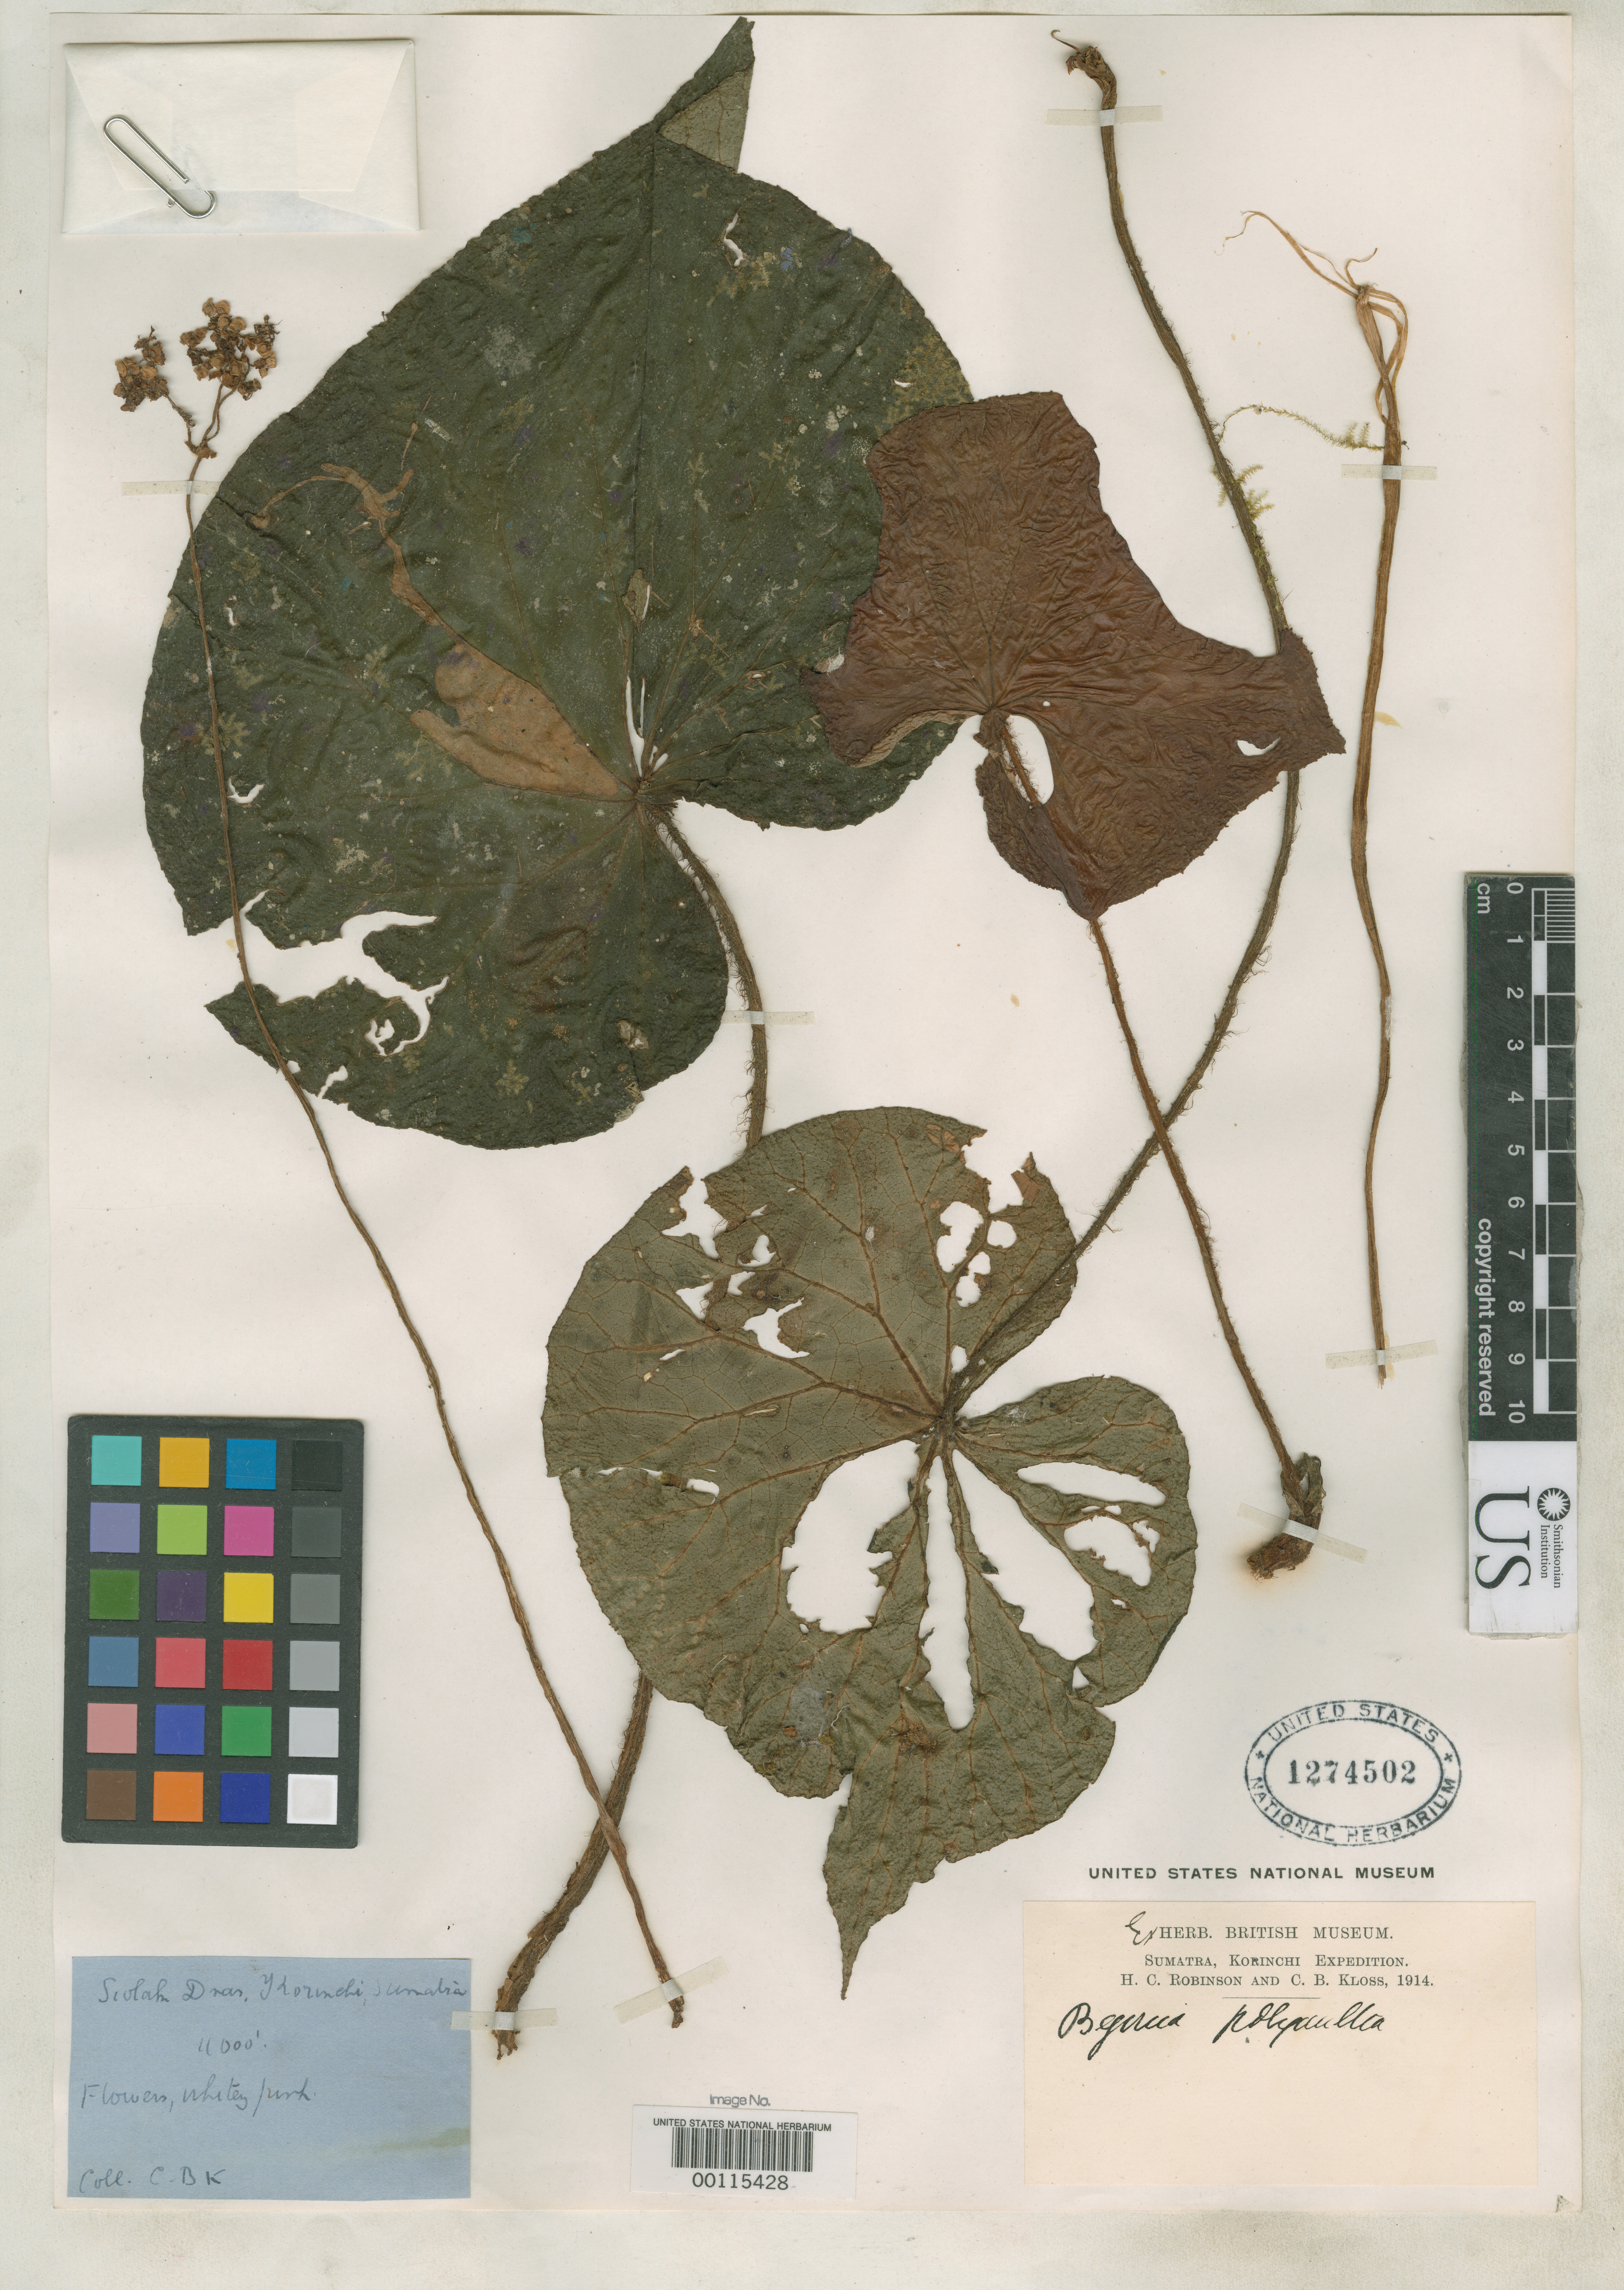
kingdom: Plantae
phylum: Tracheophyta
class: Magnoliopsida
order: Cucurbitales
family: Begoniaceae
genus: Begonia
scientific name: Begonia polyantha Ridl., nom. illeg.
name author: Ridl.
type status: Type Collection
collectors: C. Boden-Kloss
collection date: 1914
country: Indonesia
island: Sumatra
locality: Scolak Dras, Korinchi, Sumatra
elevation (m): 1219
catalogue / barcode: US 1274502